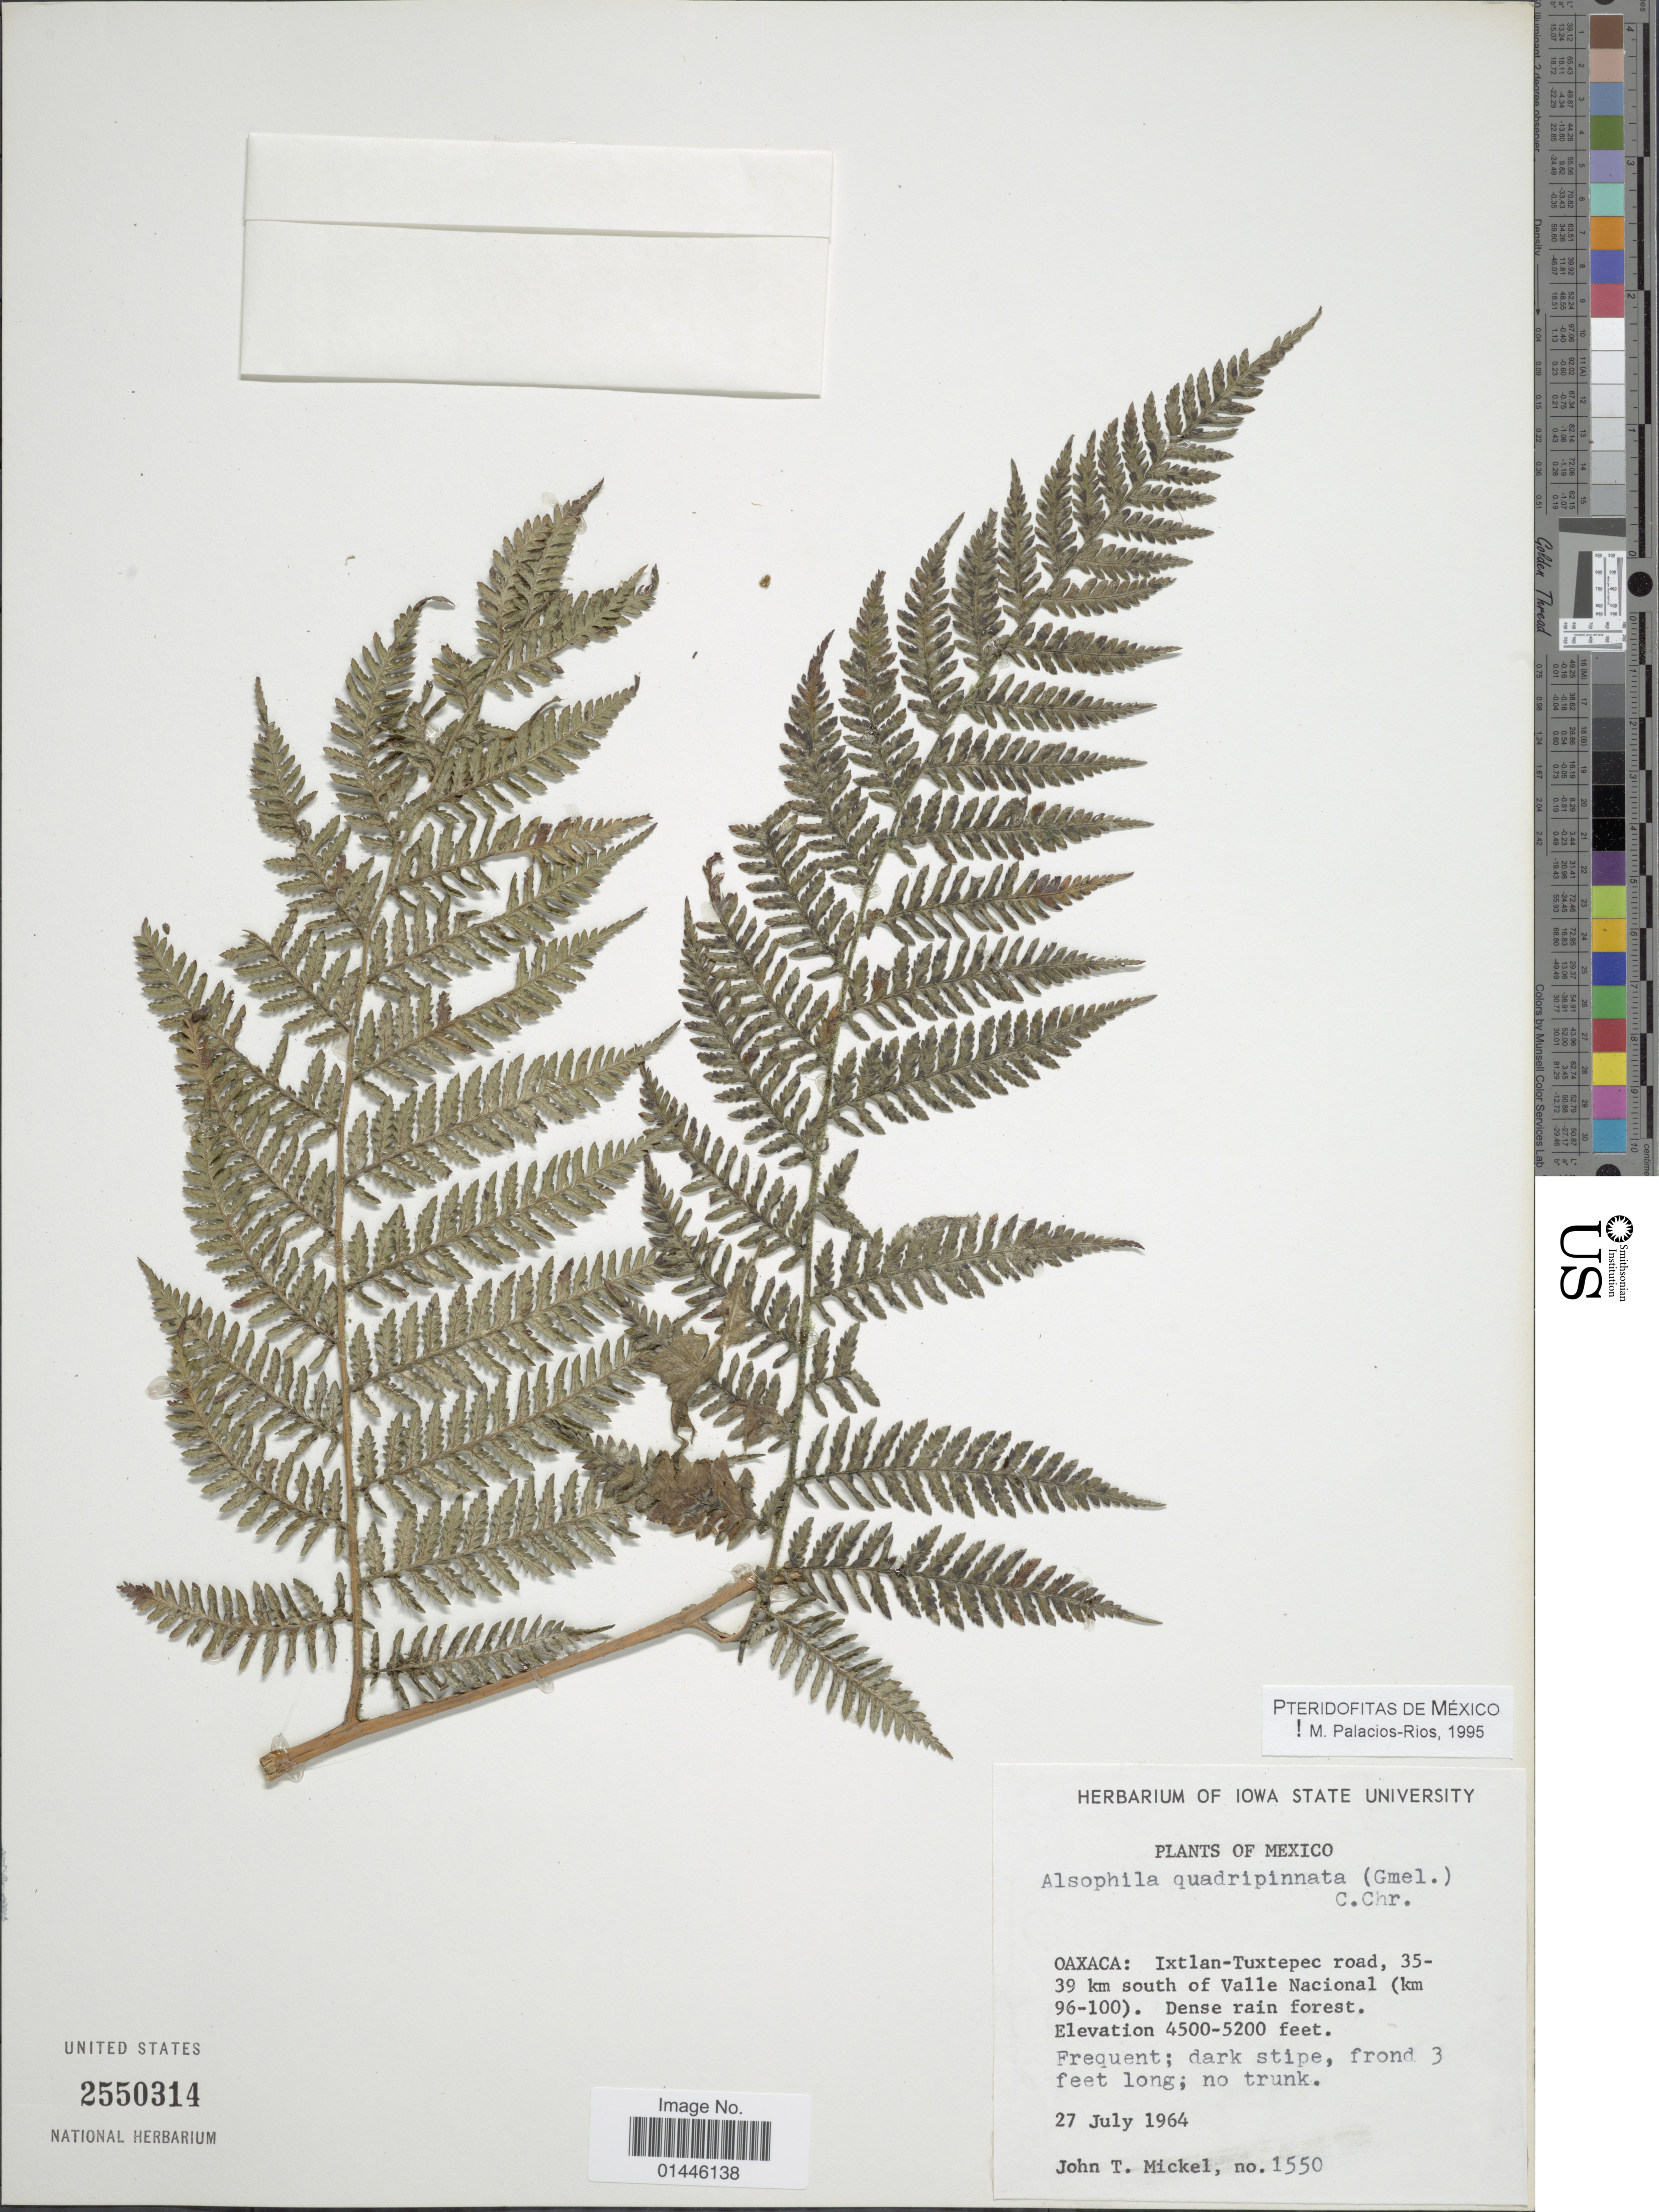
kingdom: Plantae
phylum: Tracheophyta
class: Polypodiopsida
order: Cyatheales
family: Dicksoniaceae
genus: Lophosoria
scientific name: Lophosoria quadripinnata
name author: (J.F. Gmel.) C. Chr.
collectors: J. T. Mickel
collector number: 1550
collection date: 1964-07-27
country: Mexico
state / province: Oaxaca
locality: Ixtlan-Tuxtepec road, 35-39 km south of Valle Nacional (km 96-100)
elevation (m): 1372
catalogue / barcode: US 2550314